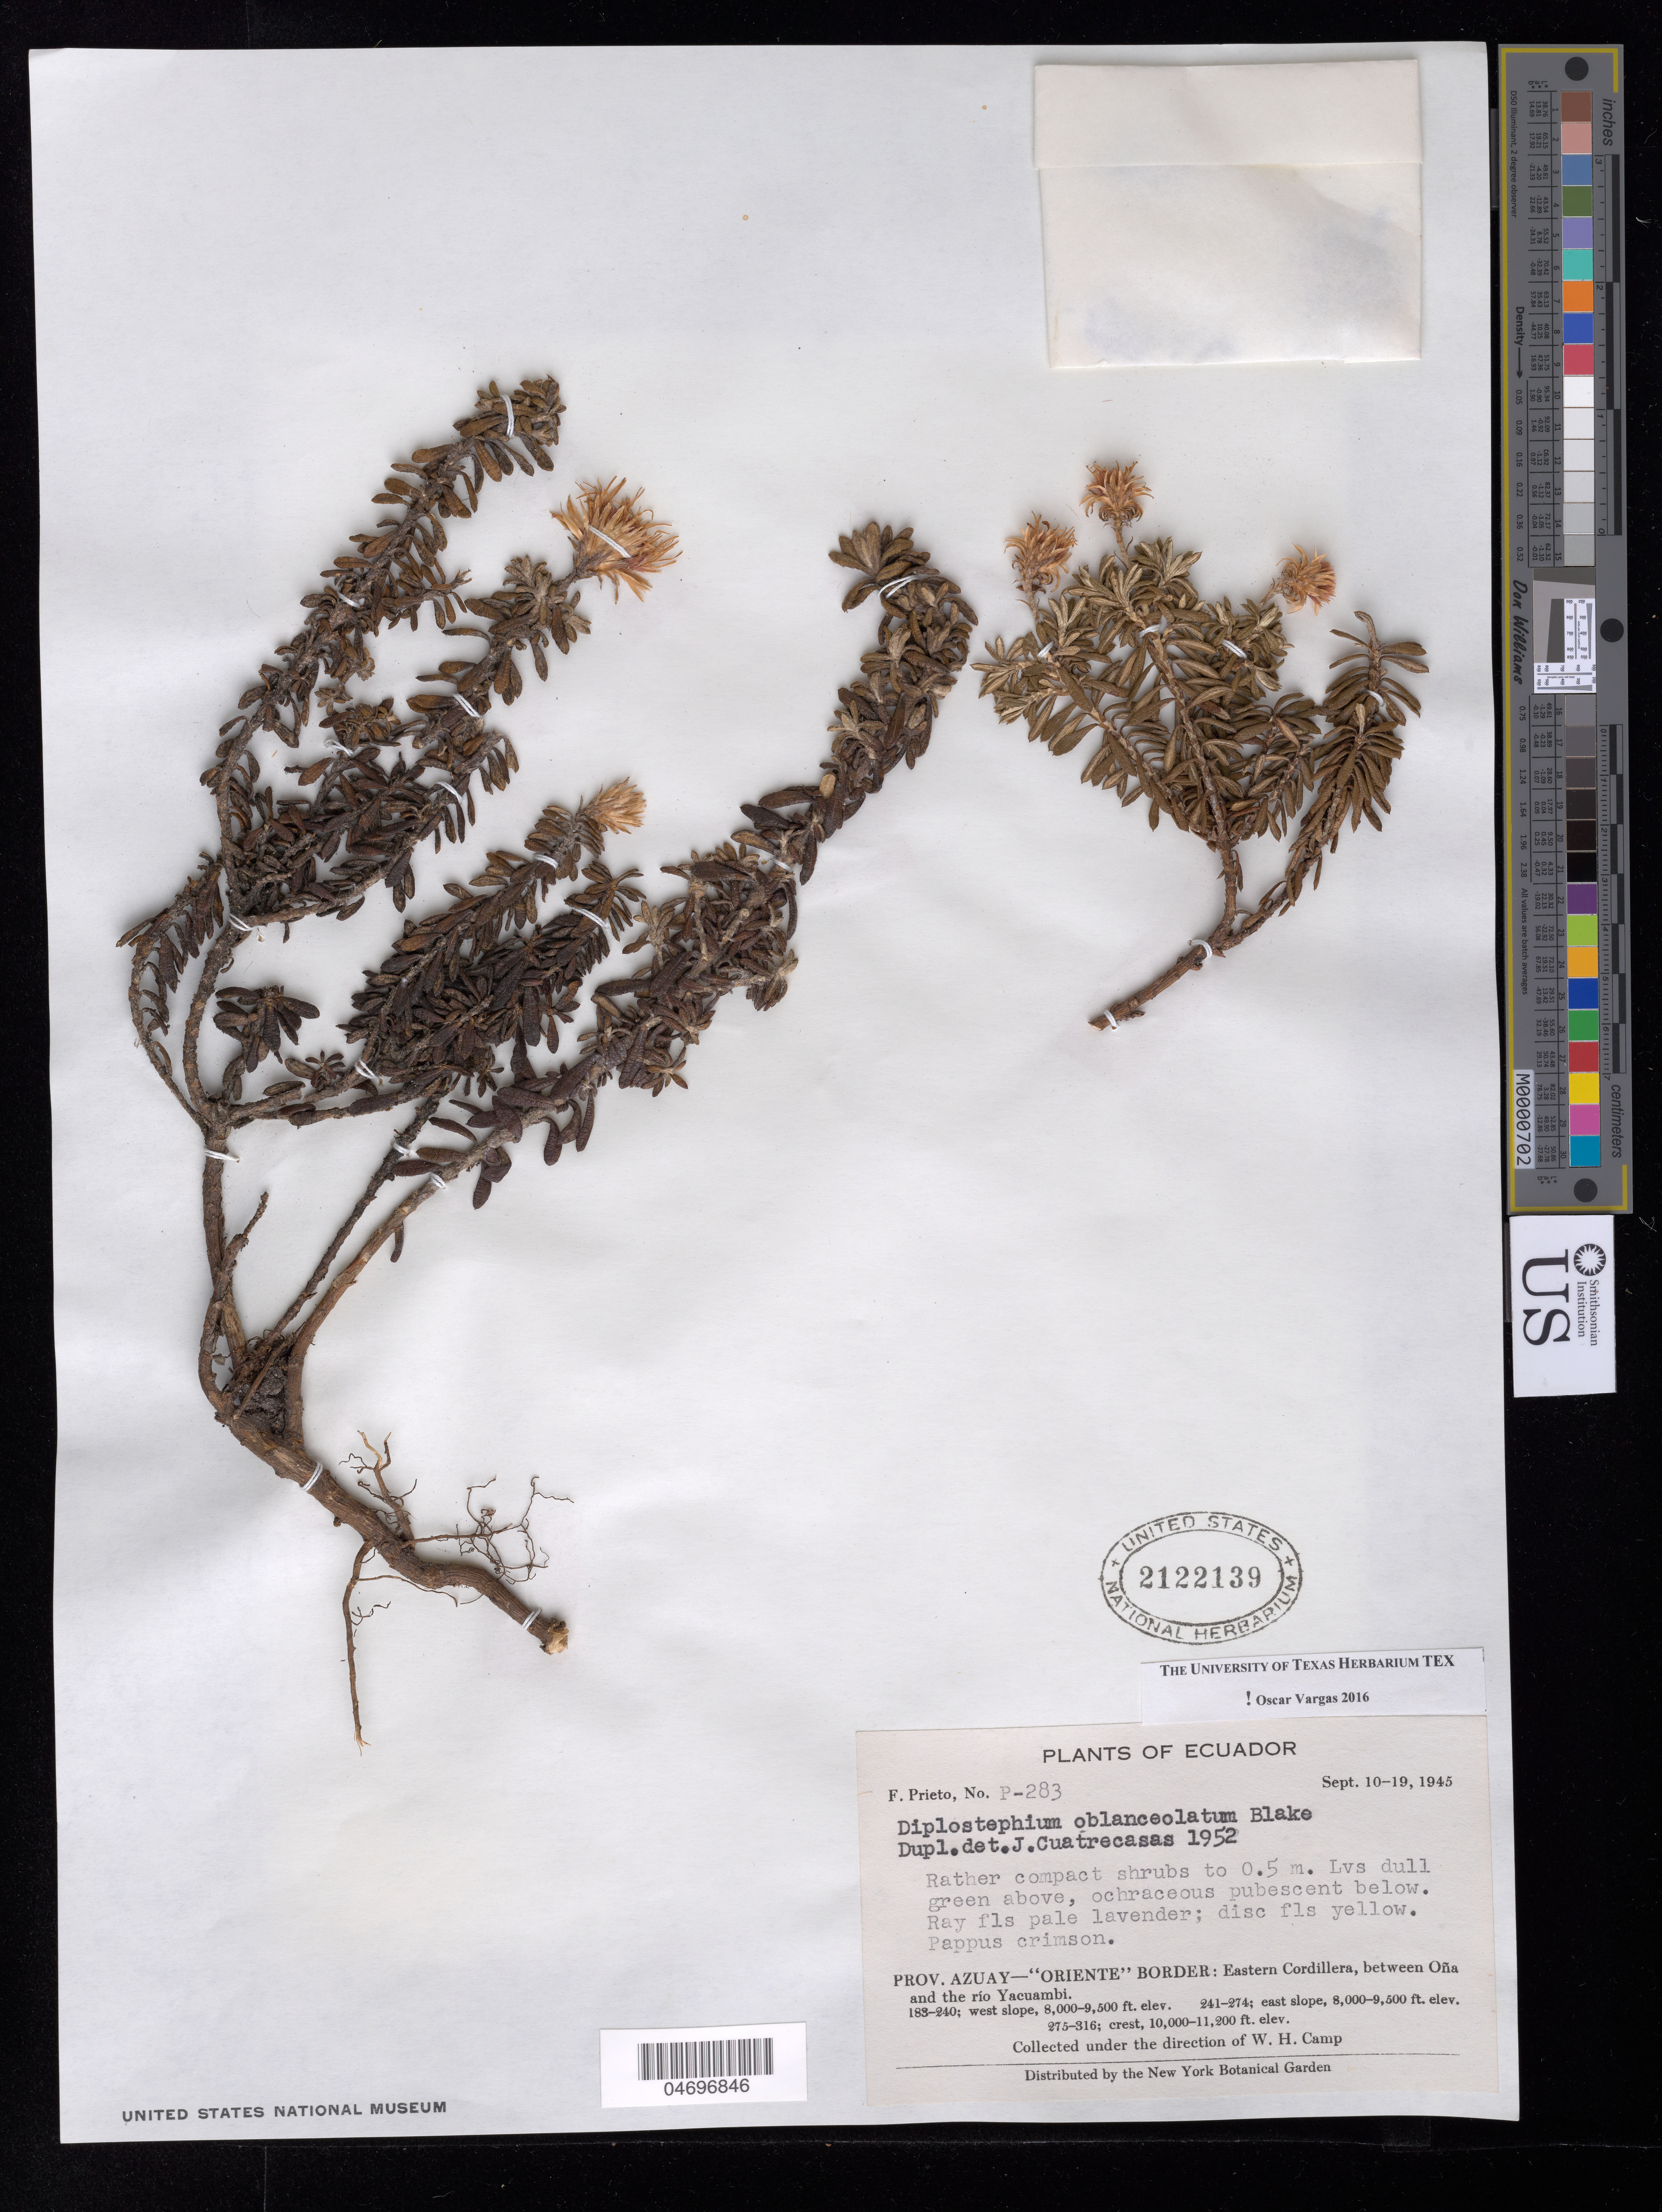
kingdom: Plantae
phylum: Tracheophyta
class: Magnoliopsida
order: Asterales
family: Asteraceae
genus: Diplostephium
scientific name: Diplostephium oblanceolatum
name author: S.F. Blake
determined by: Vargas, Oscar M.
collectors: F. Prieto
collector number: P- 283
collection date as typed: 10 Sep 1945 to 19 Sep 1945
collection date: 1945-09-10/1945-09-19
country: Ecuador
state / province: Azuay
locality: "Oriente" border, Eastern Cordillera, between Ona & Rio Yacuambi.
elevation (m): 2438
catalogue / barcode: US 2122139